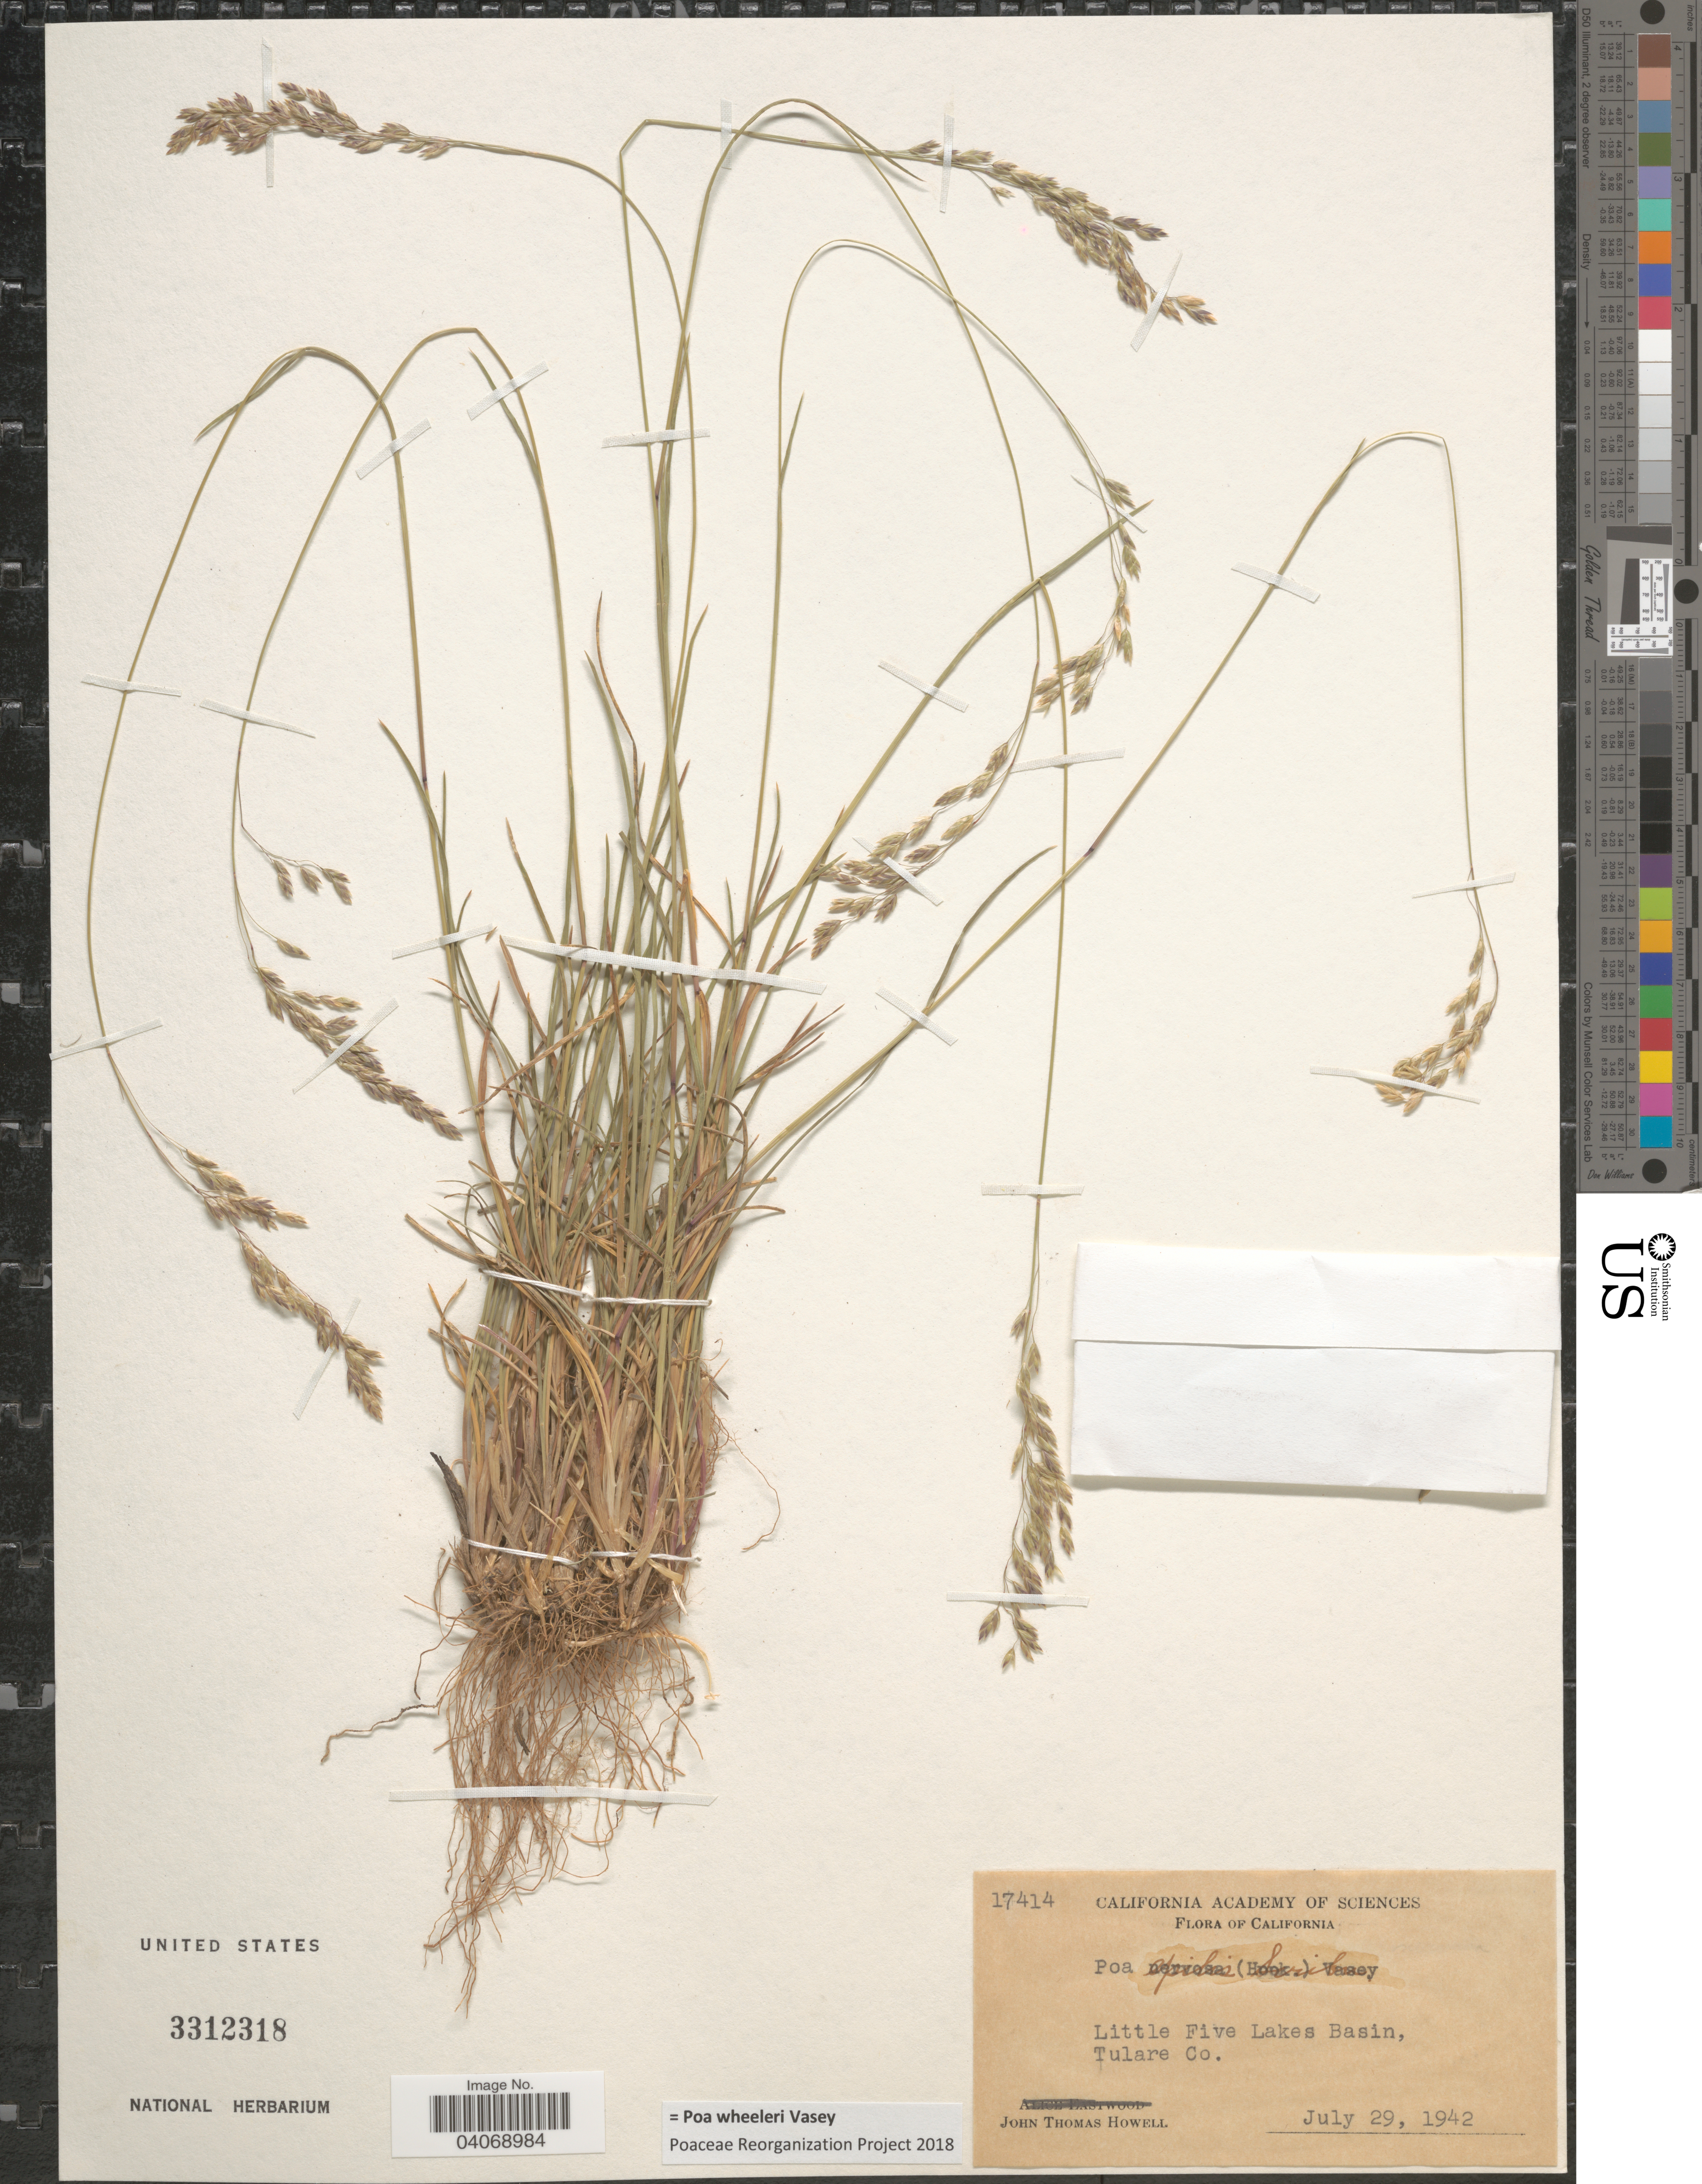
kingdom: Plantae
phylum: Tracheophyta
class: Liliopsida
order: Poales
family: Poaceae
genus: Poa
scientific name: Poa wheeleri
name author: Vasey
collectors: J. T. Howell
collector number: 17414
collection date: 1942-07-29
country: United States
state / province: California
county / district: Tulare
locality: Little Five Lakes Basin, Tulare Co.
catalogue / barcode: US 3312318